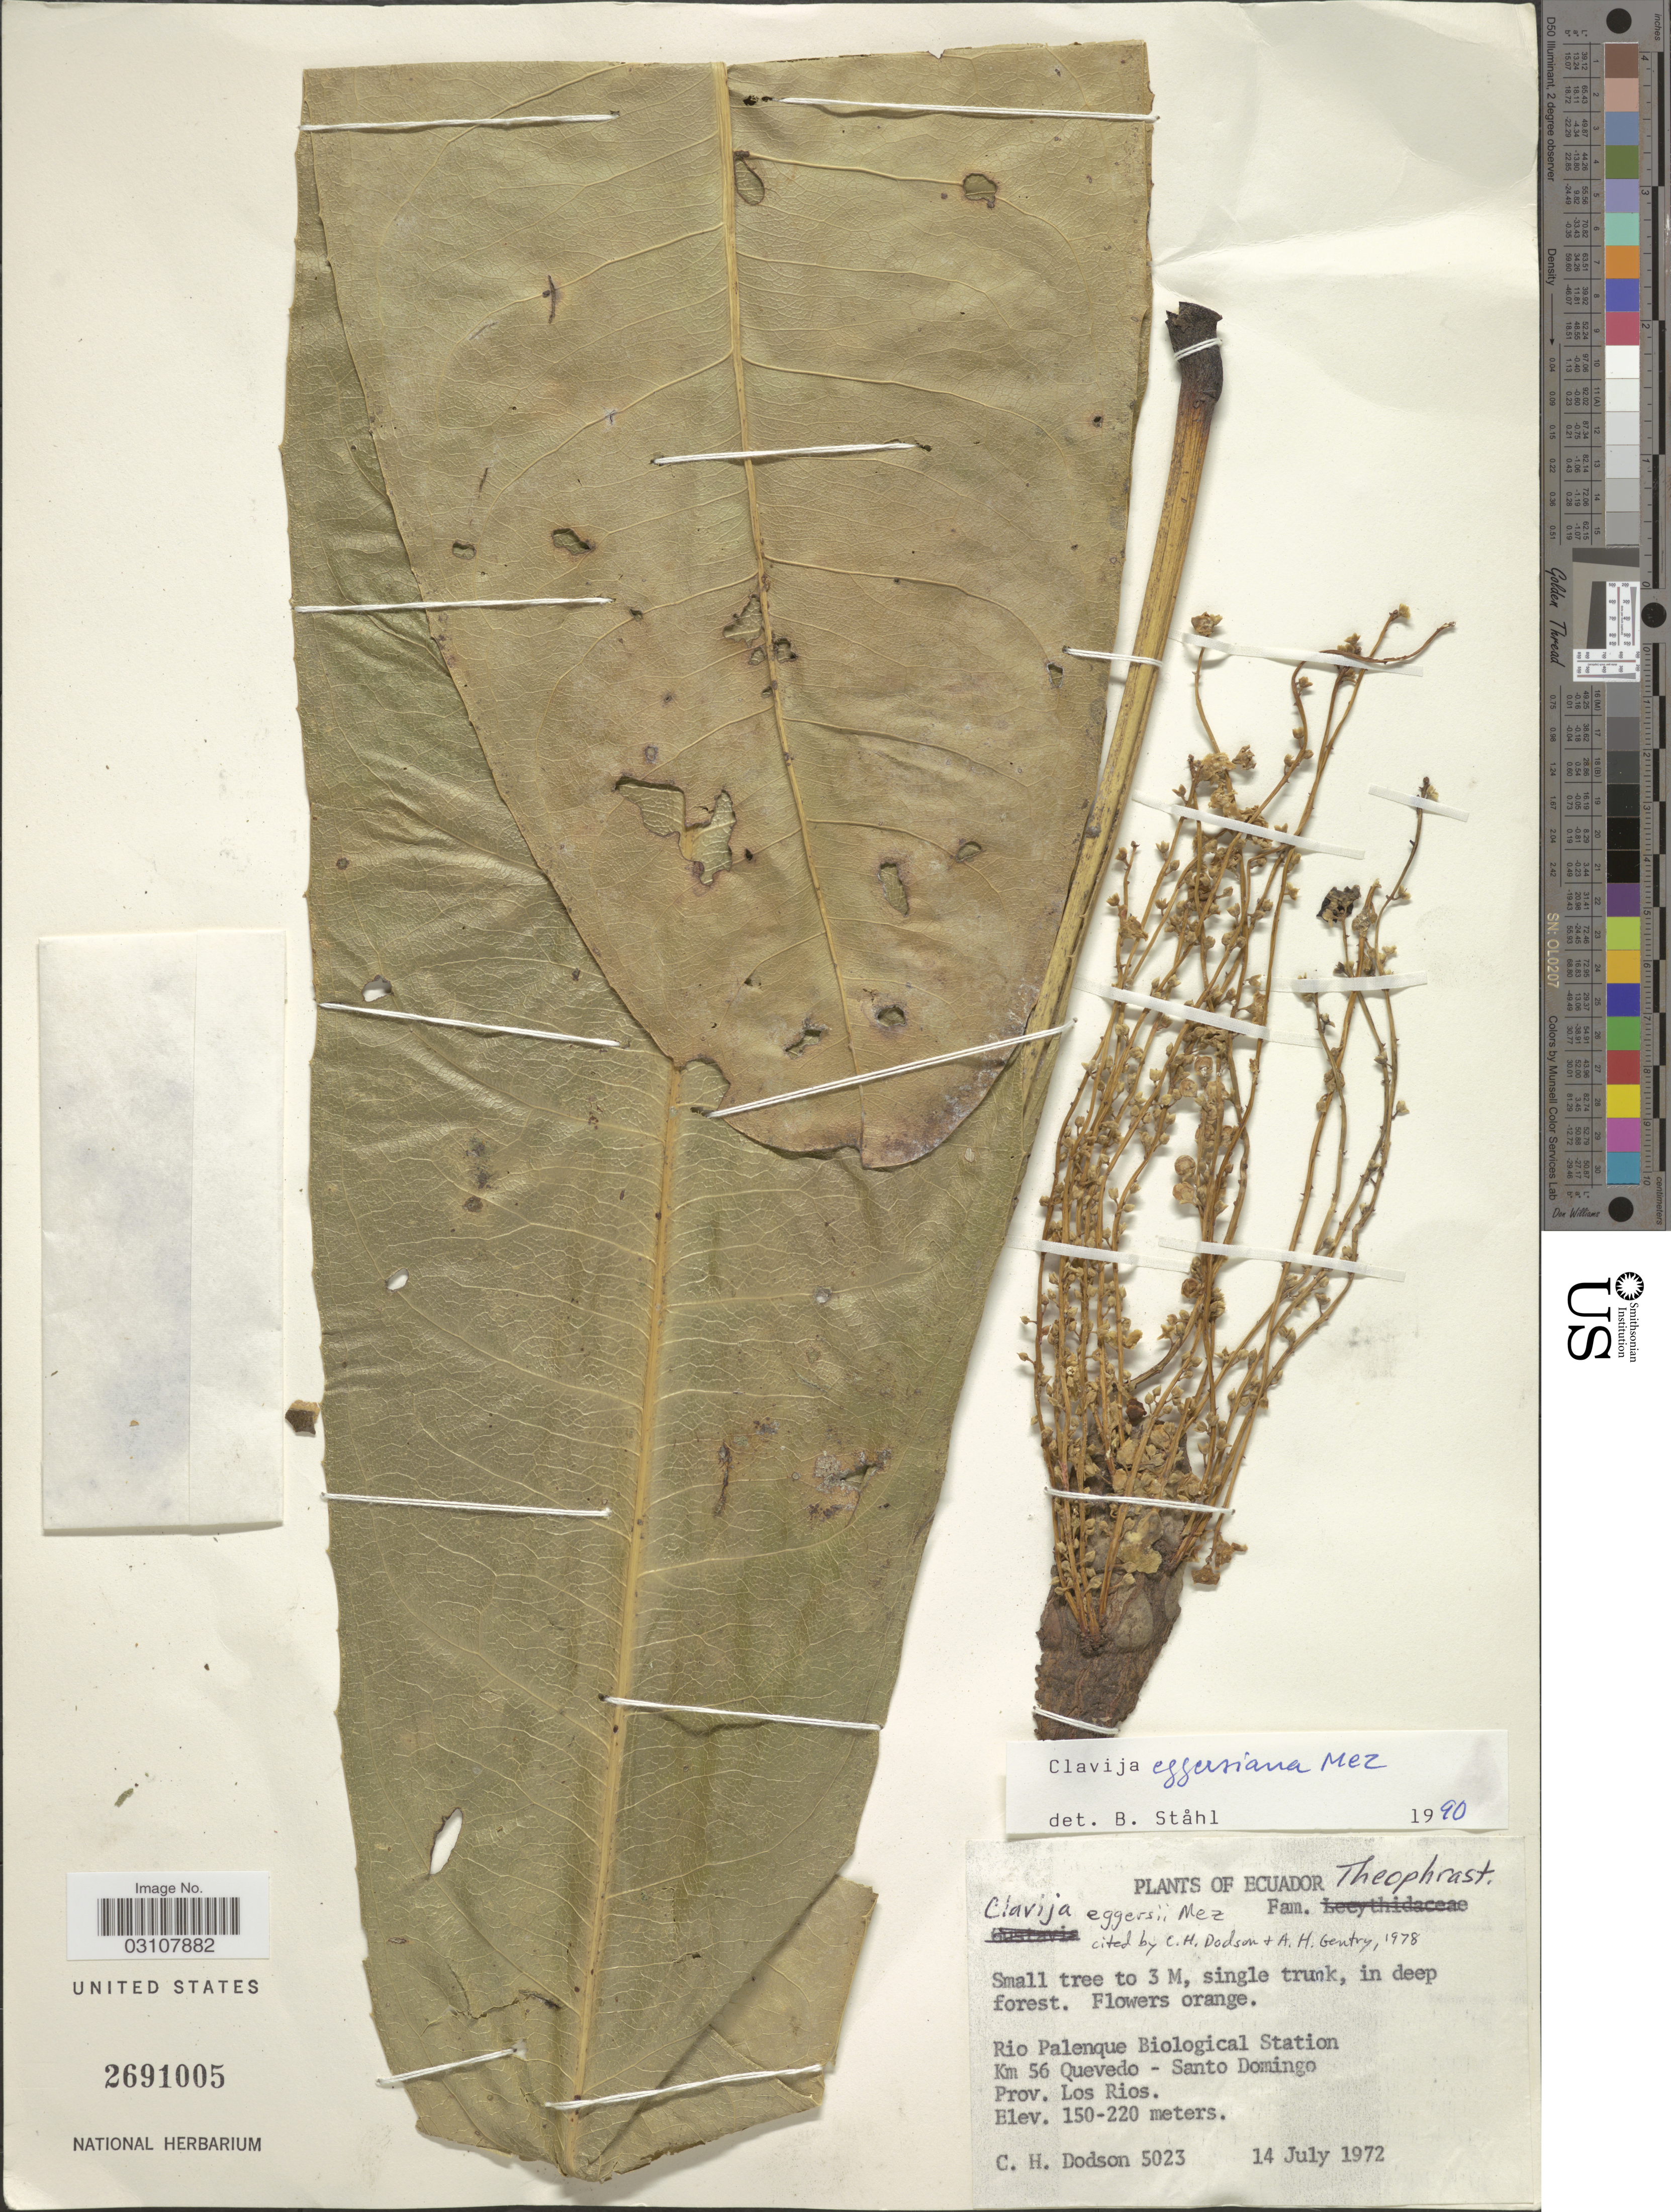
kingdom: Plantae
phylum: Tracheophyta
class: Magnoliopsida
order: Ericales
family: Primulaceae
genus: Clavija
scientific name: Clavija eggersiana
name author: Mez in Engl.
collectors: C. H. Dodson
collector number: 5023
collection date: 1972-07-14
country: Ecuador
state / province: Los Ríos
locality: Rio Palenque Biological Station Km 56 Quevedo - Santo Domingo.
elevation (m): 150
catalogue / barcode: US 2691005